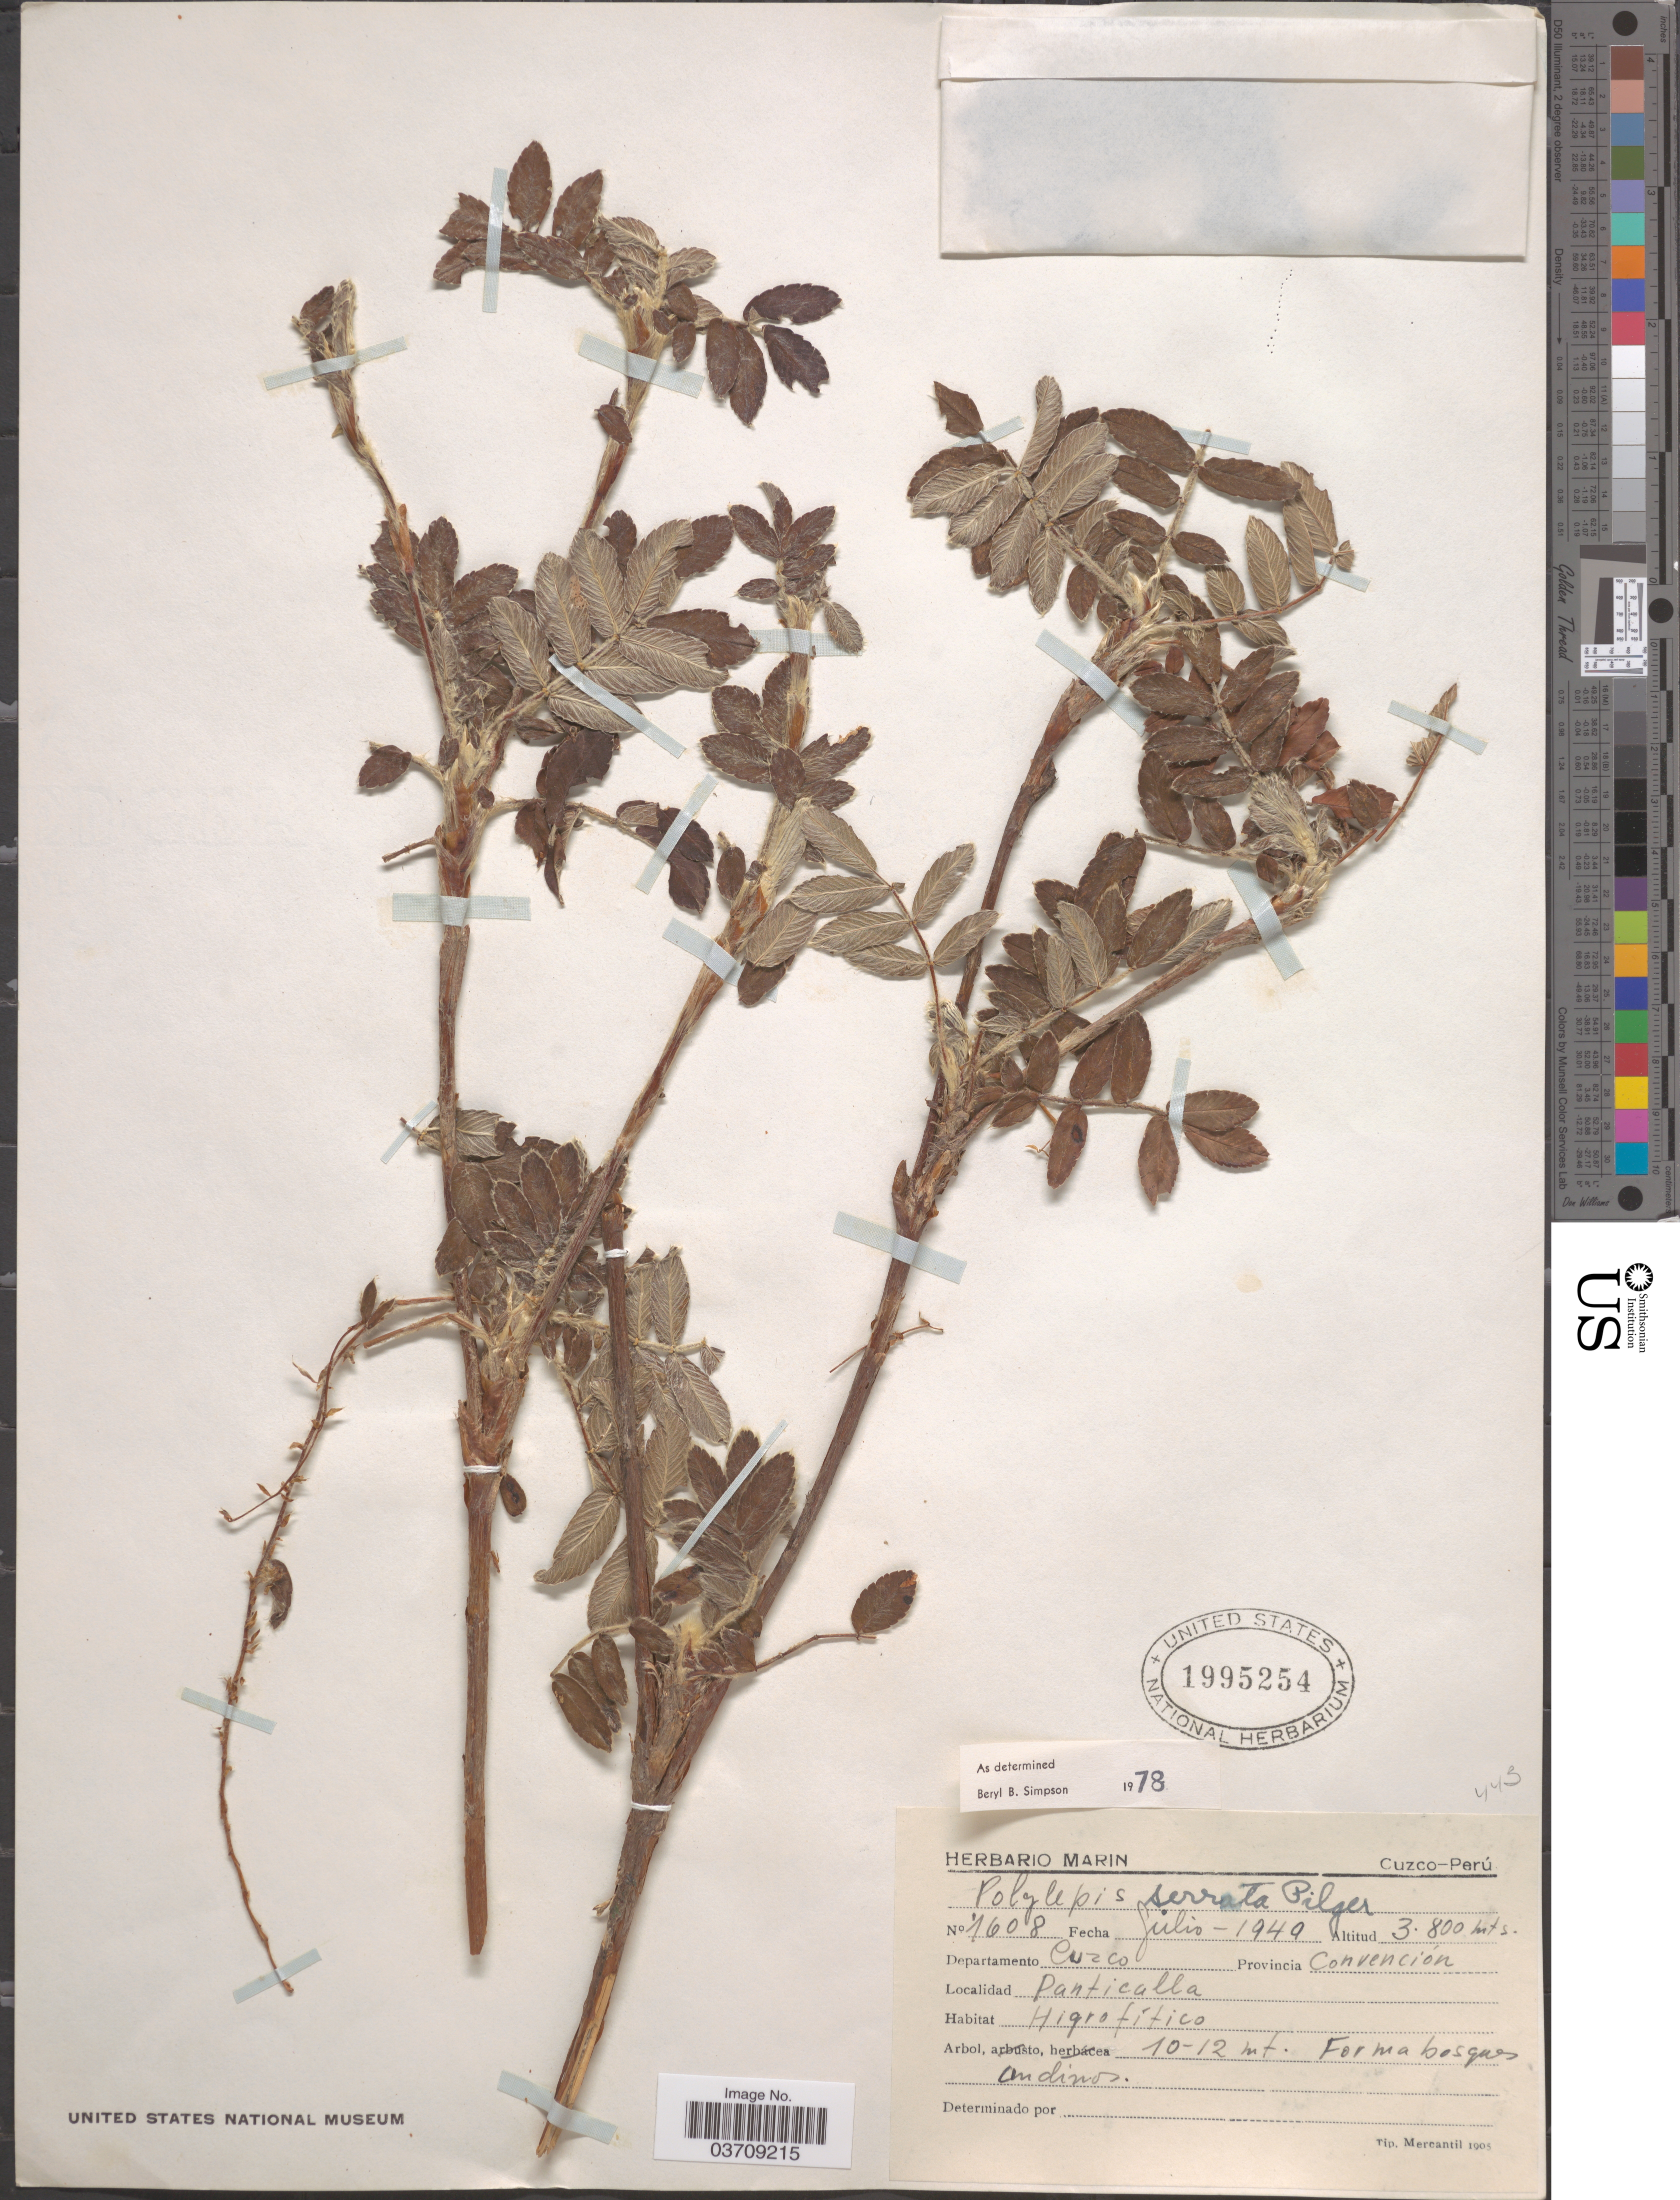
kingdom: Plantae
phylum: Tracheophyta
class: Magnoliopsida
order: Rosales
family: Rosaceae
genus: Polylepis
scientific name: Polylepis rugulosa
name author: Bitter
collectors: ex herb. Marin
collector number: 1608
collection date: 1949-07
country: Peru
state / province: Cusco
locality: Provincia Cuzco. Provincia Convención. Panticalla.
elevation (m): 3800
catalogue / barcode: US 1995254